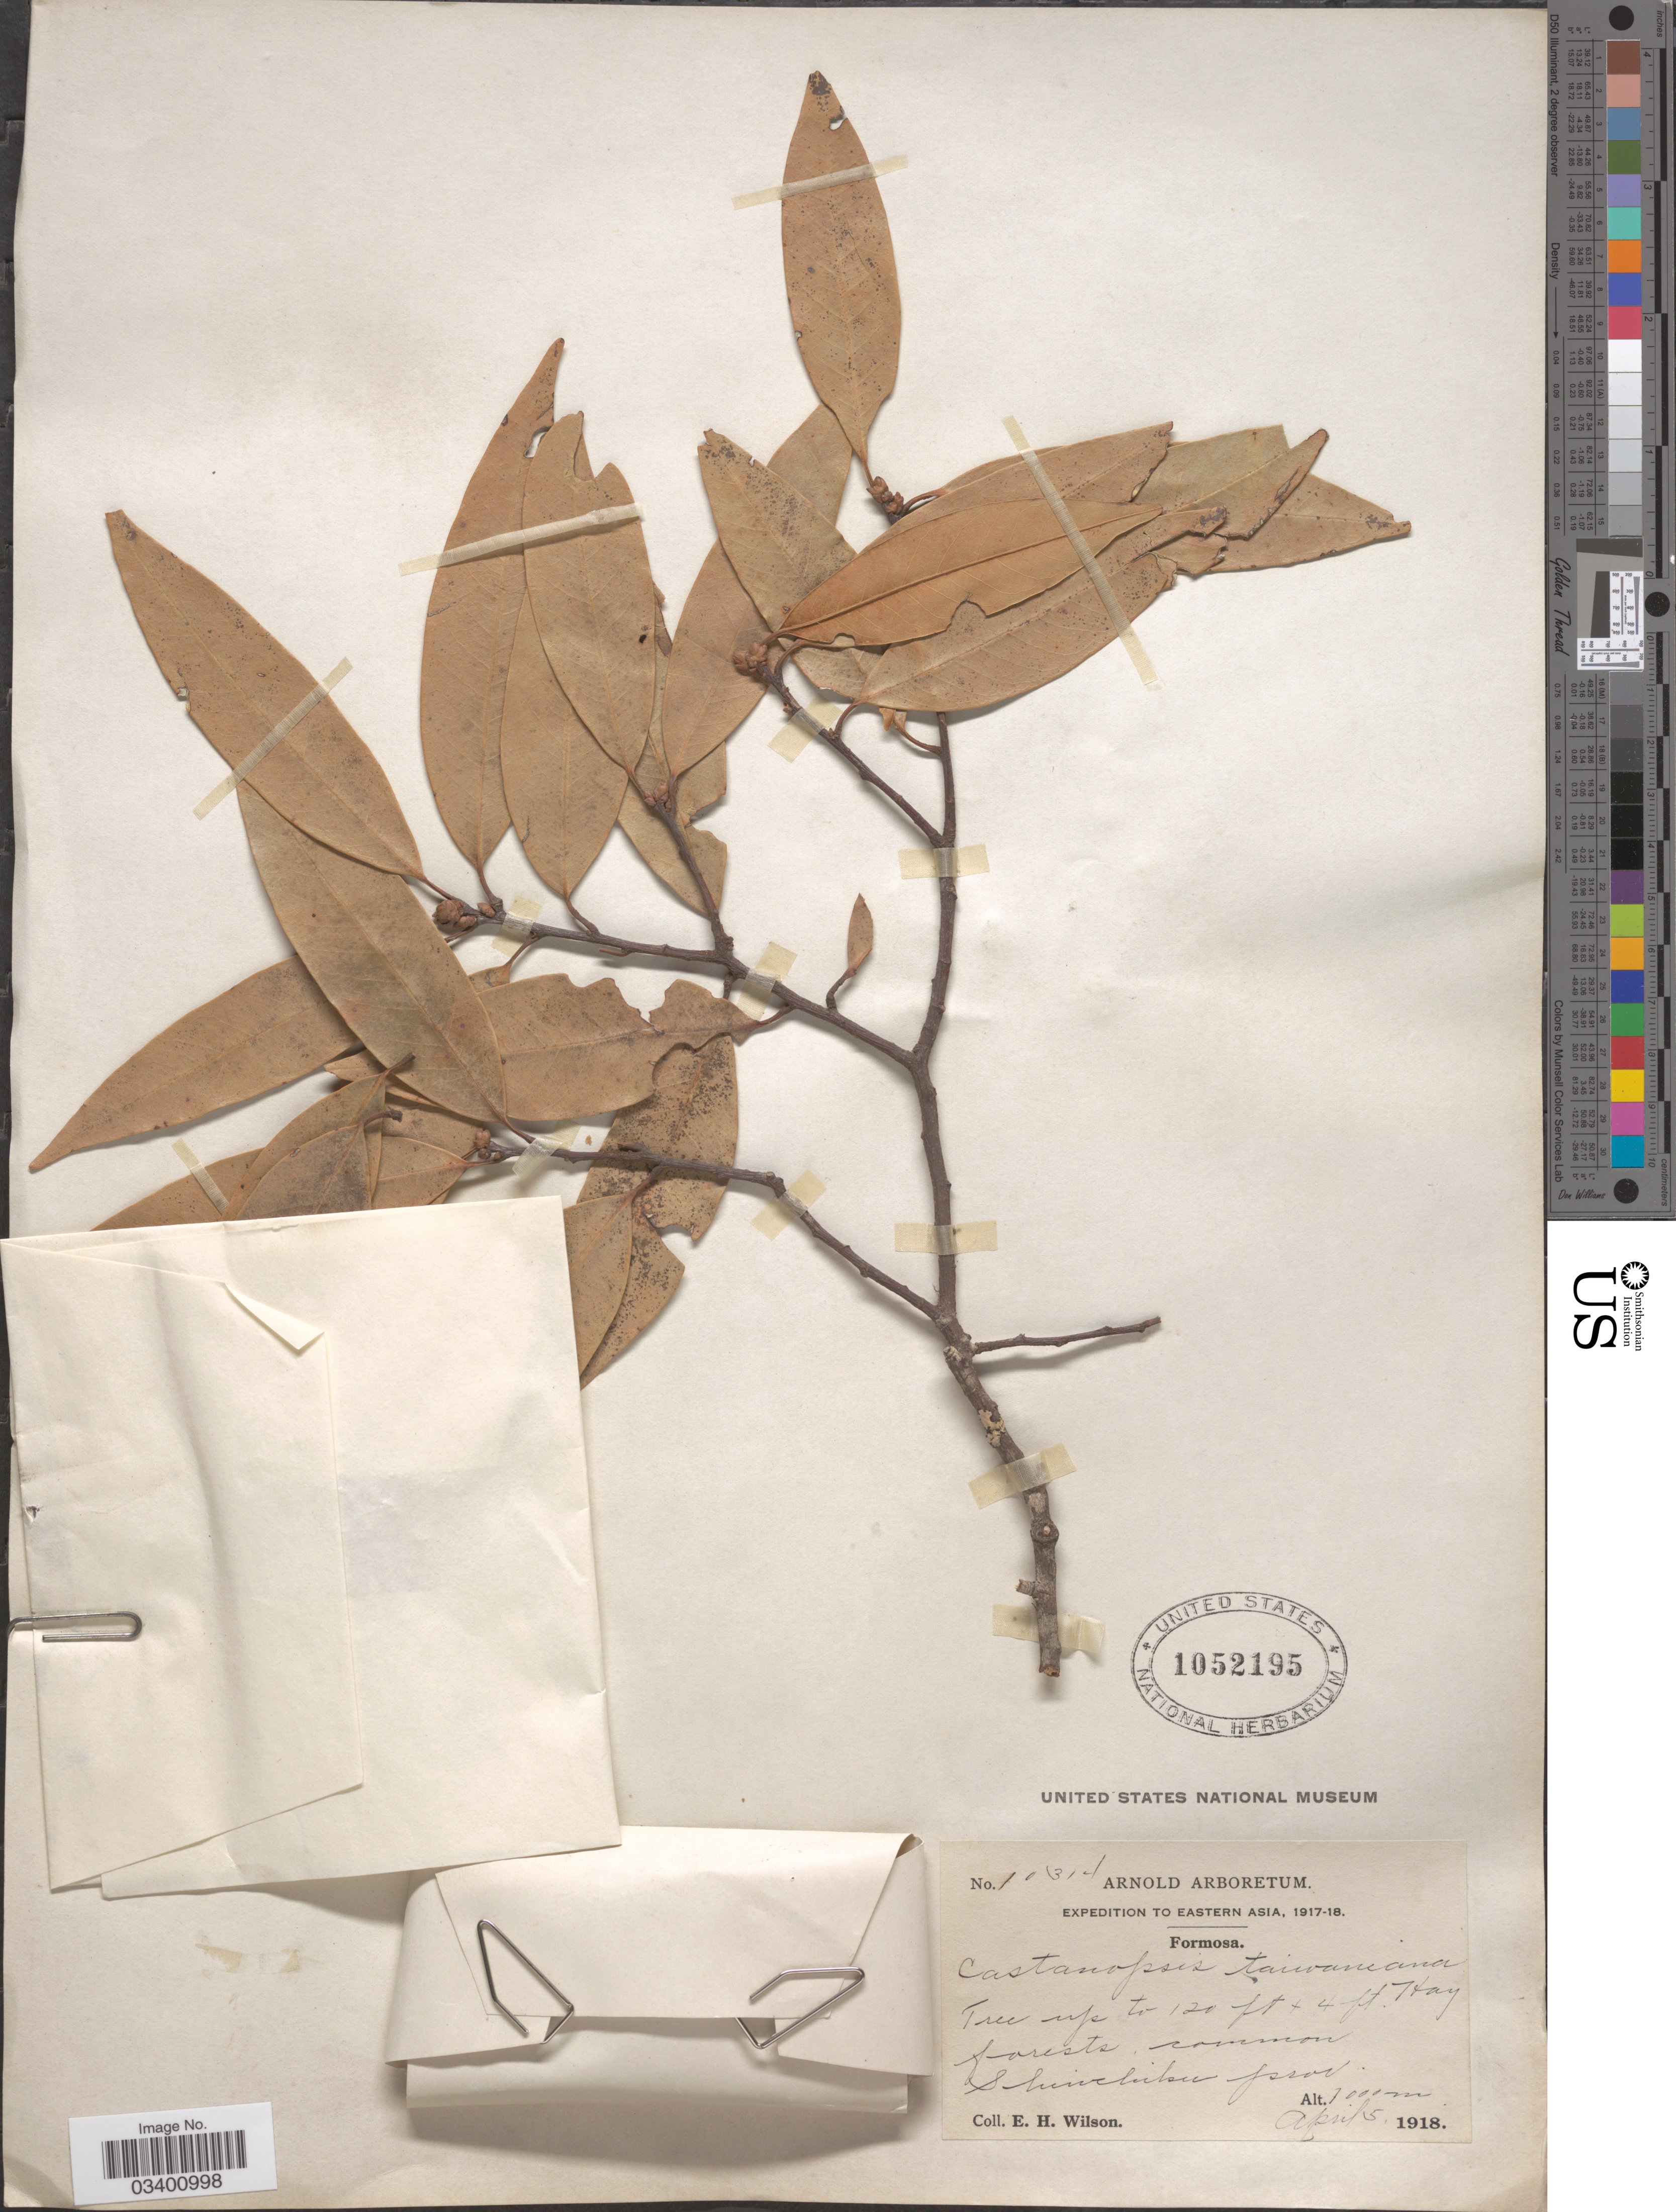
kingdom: Plantae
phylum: Tracheophyta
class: Magnoliopsida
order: Fagales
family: Fagaceae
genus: Castanopsis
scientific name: Castanopsis taiwaniana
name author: Hayata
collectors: E. Wilson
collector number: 10314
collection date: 1918-04-05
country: Taiwan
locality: Eastern Asia. Formosa. Shinchiku prov.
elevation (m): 7000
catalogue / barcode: US 1052195